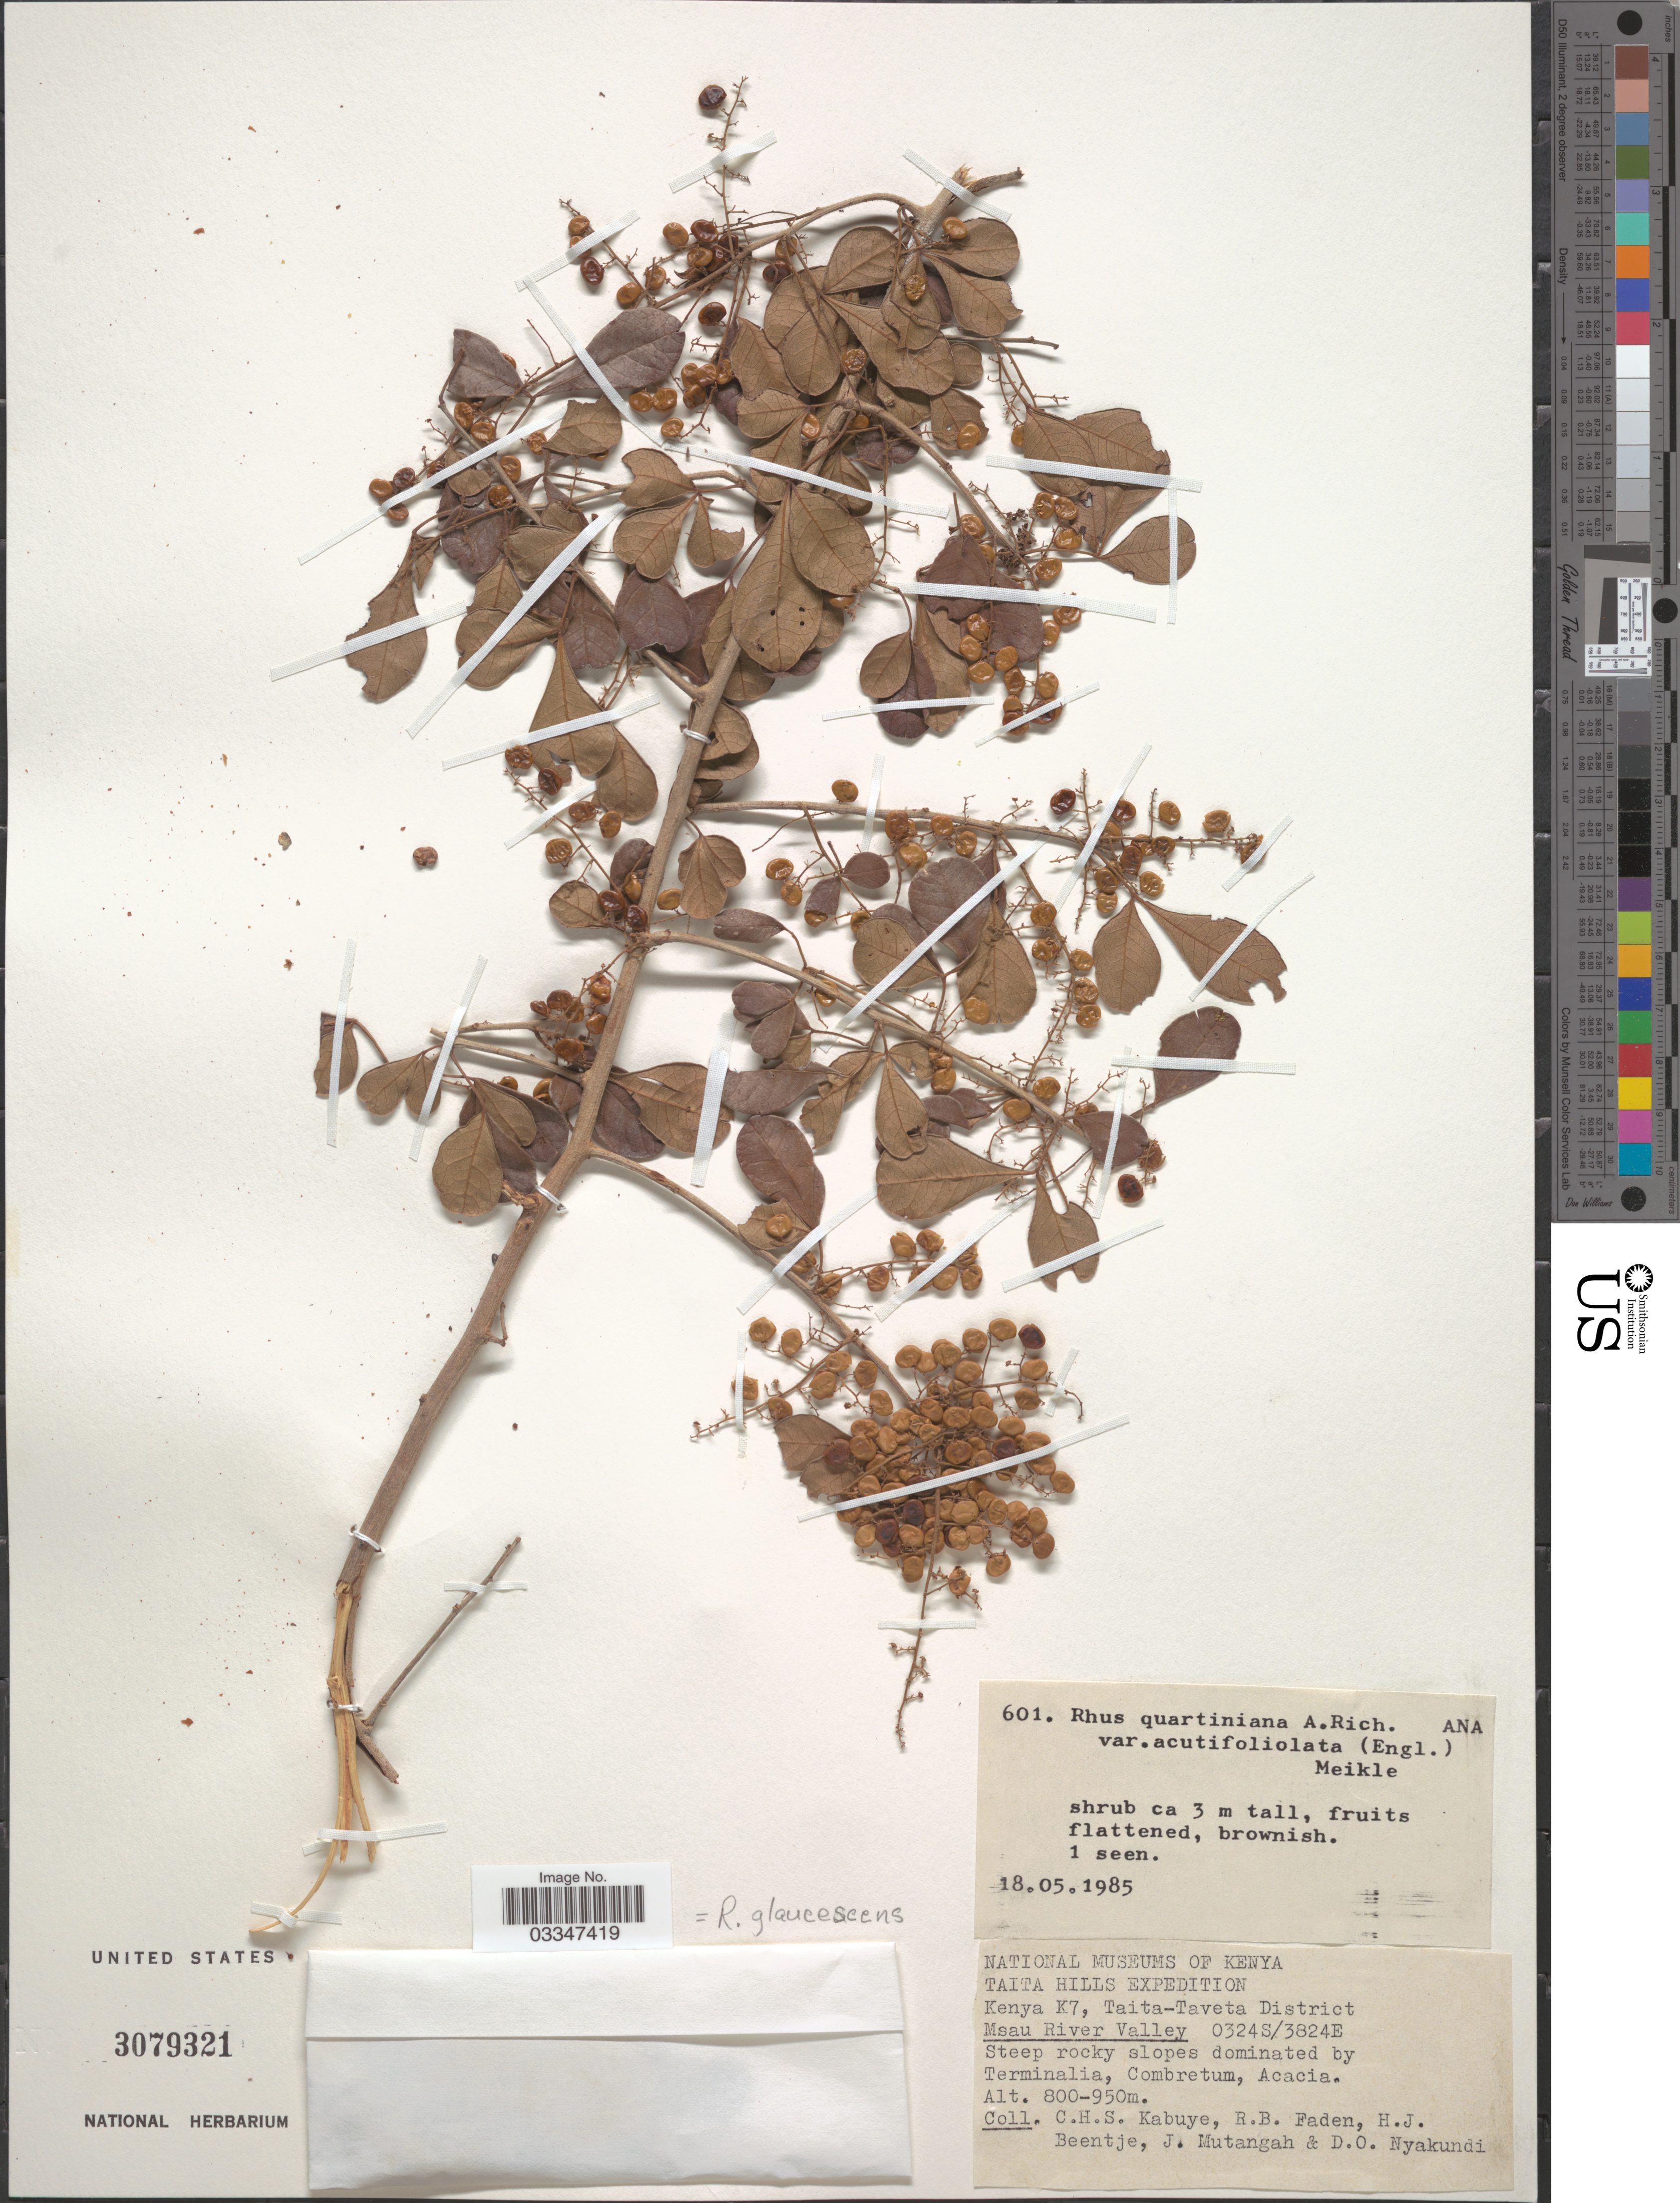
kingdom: Plantae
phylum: Tracheophyta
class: Magnoliopsida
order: Sapindales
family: Anacardiaceae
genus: Rhus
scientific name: Rhus glaucescens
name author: A. Rich.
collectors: C. Kabuye, R. B. Faden, H. J. Beentje, J. Mutangah & D. Nyakundi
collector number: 601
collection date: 1985-05-18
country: Kenya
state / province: Taita Taveta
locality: Taita Hills. K7, Taita-Taveta District. Msau River Valley.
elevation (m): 800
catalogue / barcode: US 3079321